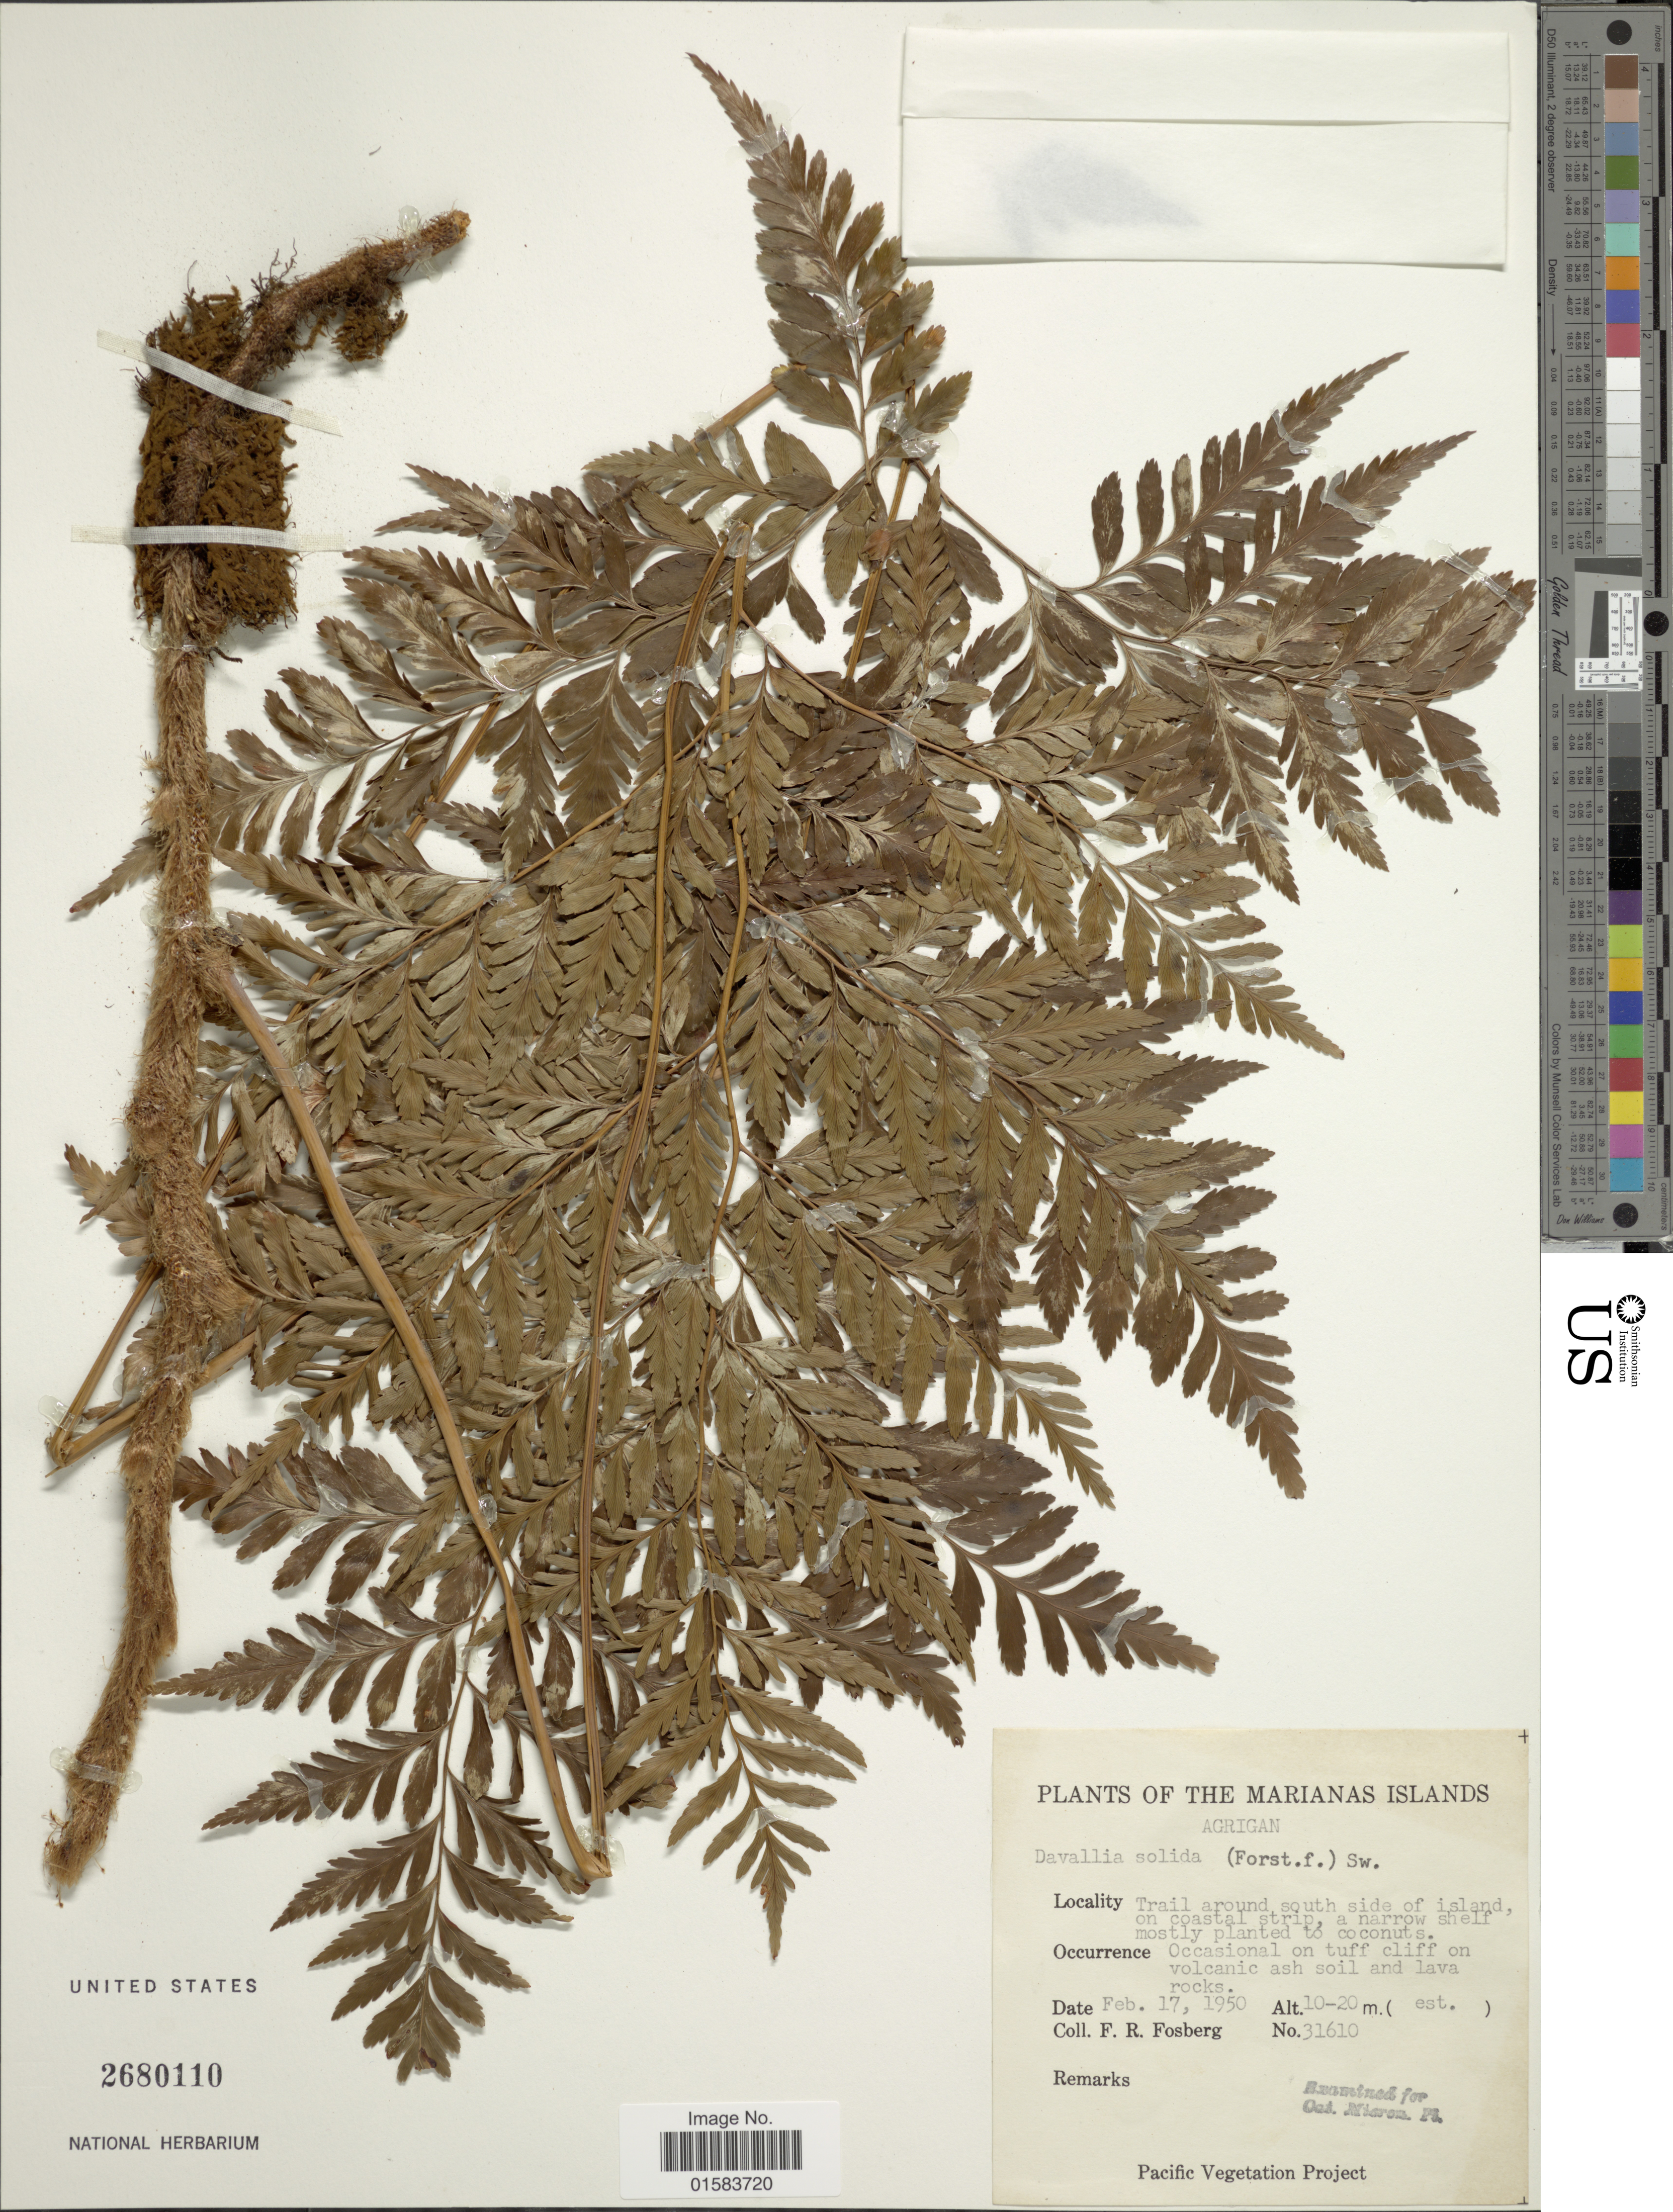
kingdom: Plantae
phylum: Tracheophyta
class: Polypodiopsida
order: Polypodiales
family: Davalliaceae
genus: Davallia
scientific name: Davallia solida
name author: (G. Forst.) Sw.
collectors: F. R. Fosberg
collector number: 31610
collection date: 1950-02-17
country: Northern Mariana Islands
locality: Agrigan ,The Mariana Islands, Trail around south side of island, on coastal strip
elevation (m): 10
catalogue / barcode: US 2680110